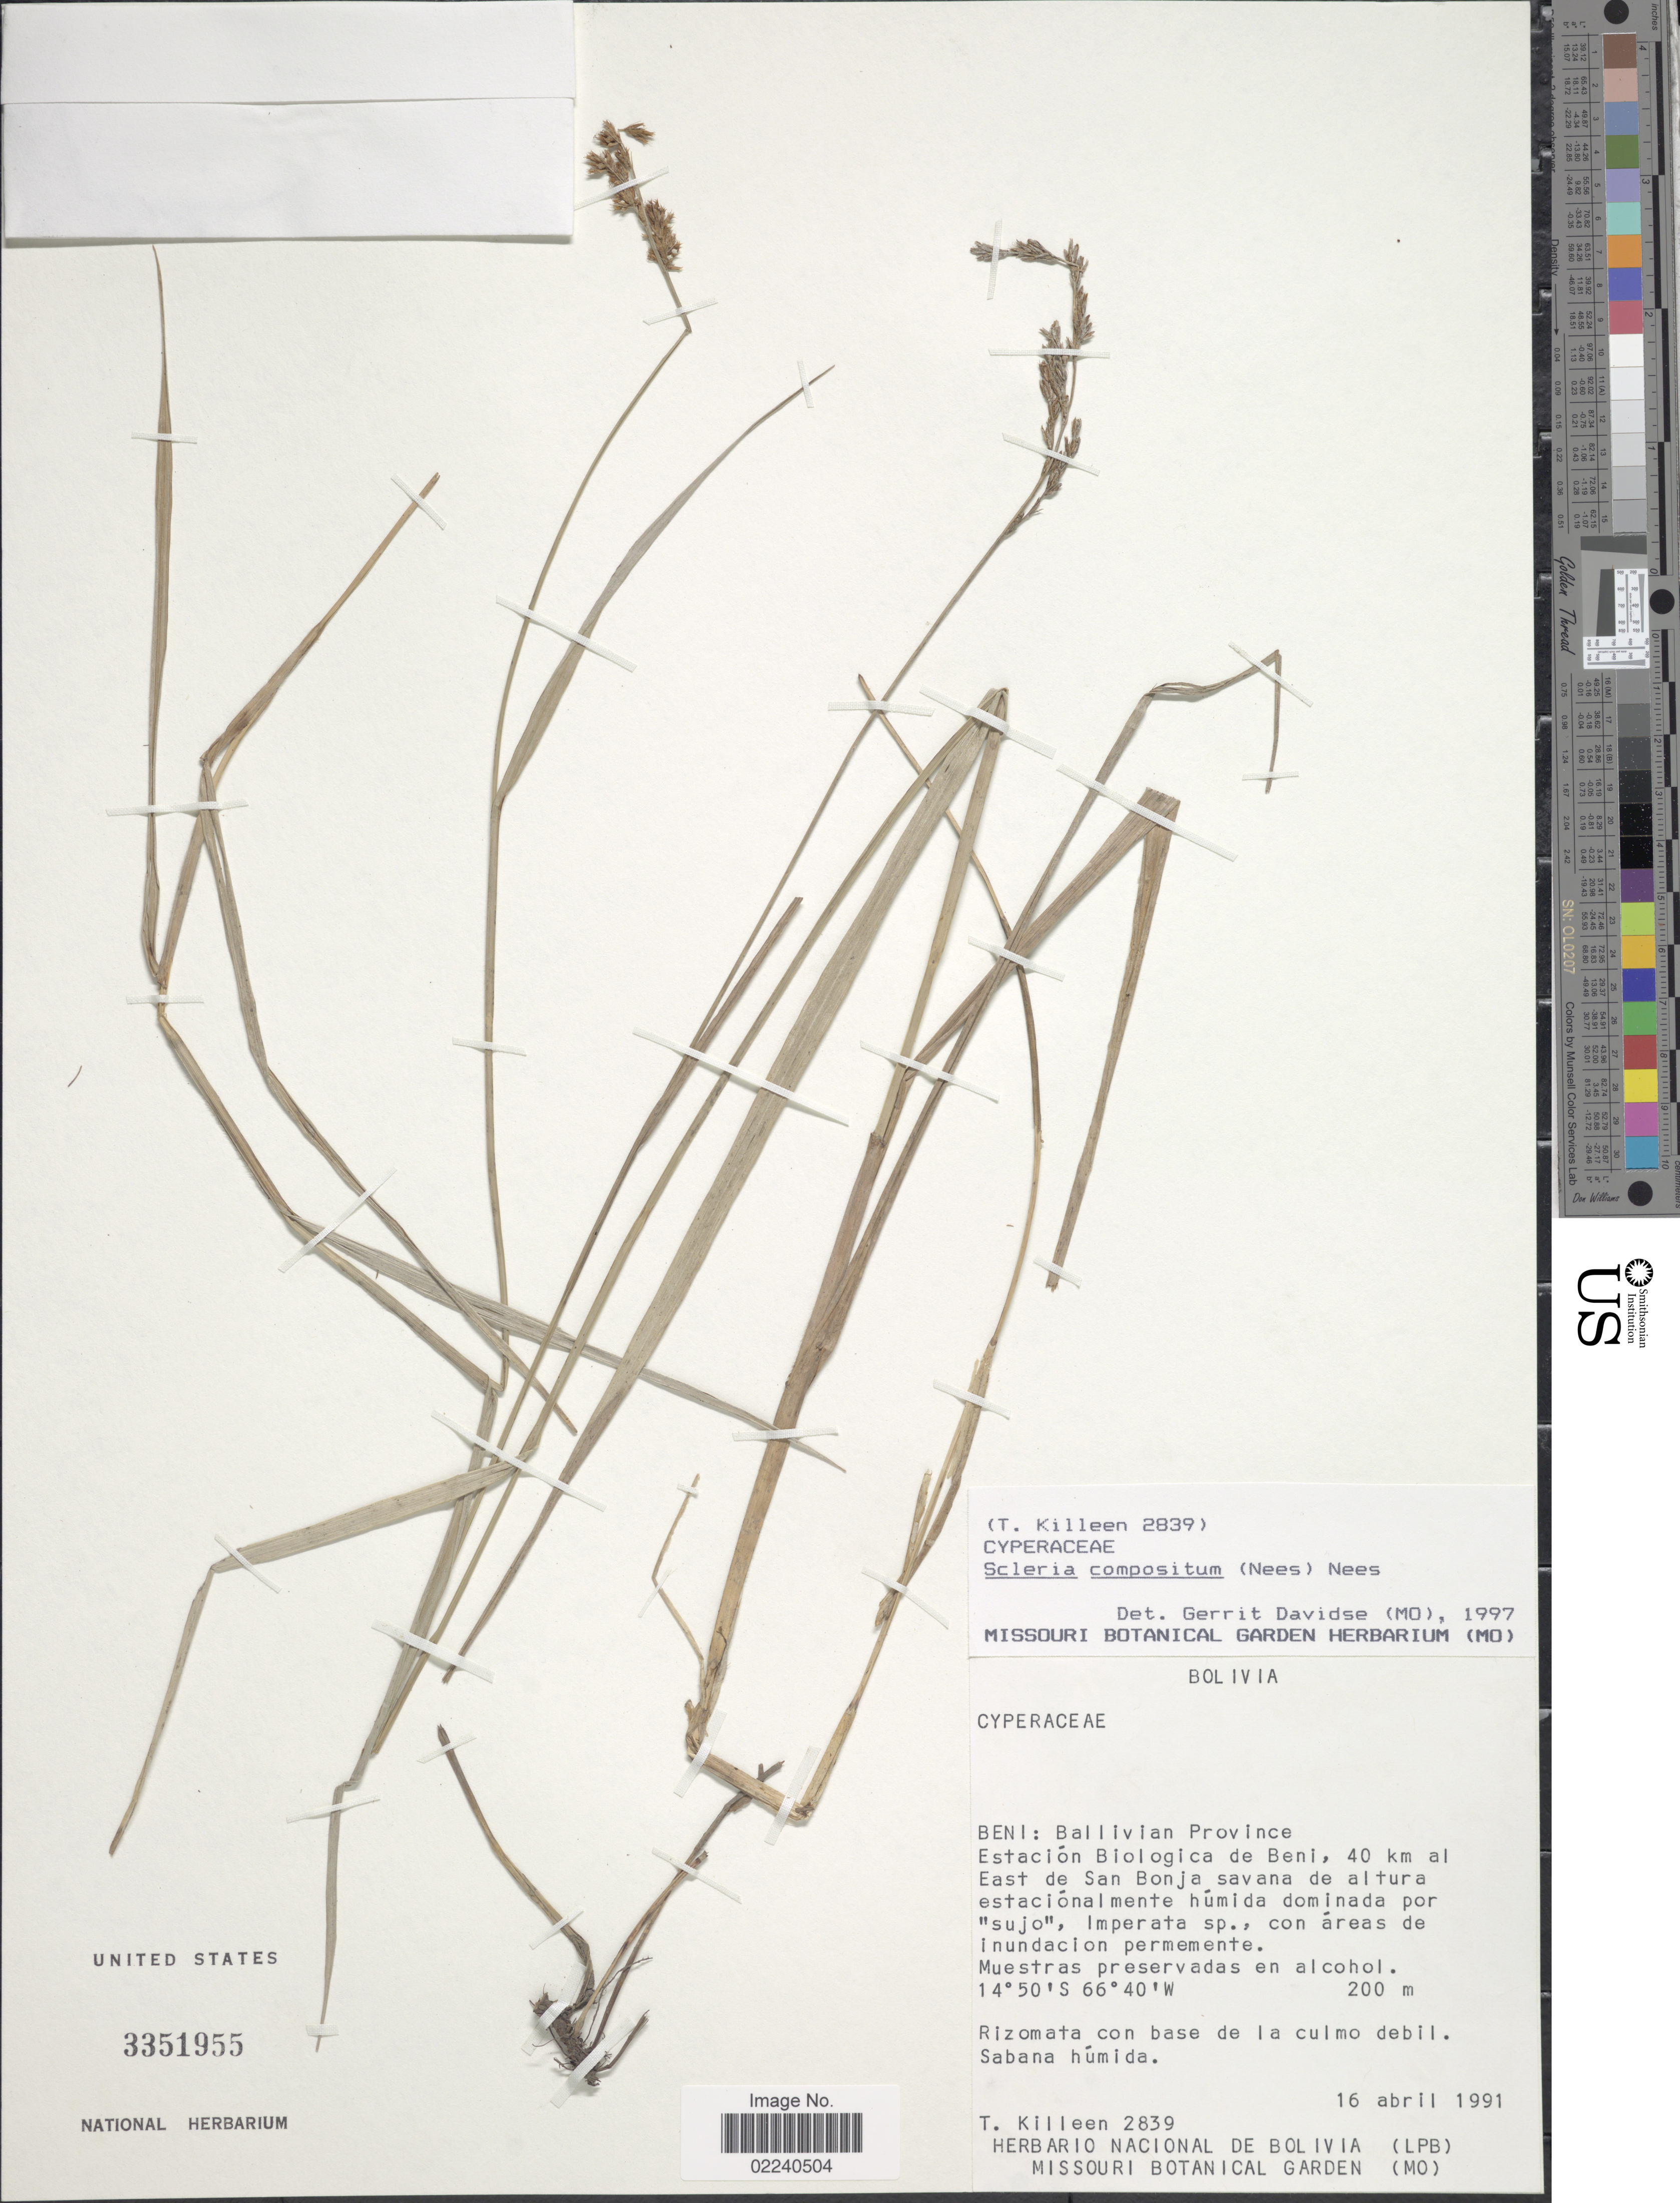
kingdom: Plantae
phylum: Tracheophyta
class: Liliopsida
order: Poales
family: Cyperaceae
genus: Scleria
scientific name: Scleria composita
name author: (Nees) Boeckeler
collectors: T. J. Killeen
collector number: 2839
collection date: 1991-04-16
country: Bolivia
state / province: Beni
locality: Beni: Ballivian Province, Estacion Biologica de Beni, 40 km al East of San Bonja savana de altura estacionalmente humida dominada por "sujo", Imperata sp., con areas de inundacion permemente Muestras preservadas en alcohol.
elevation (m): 200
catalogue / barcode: US 3351955